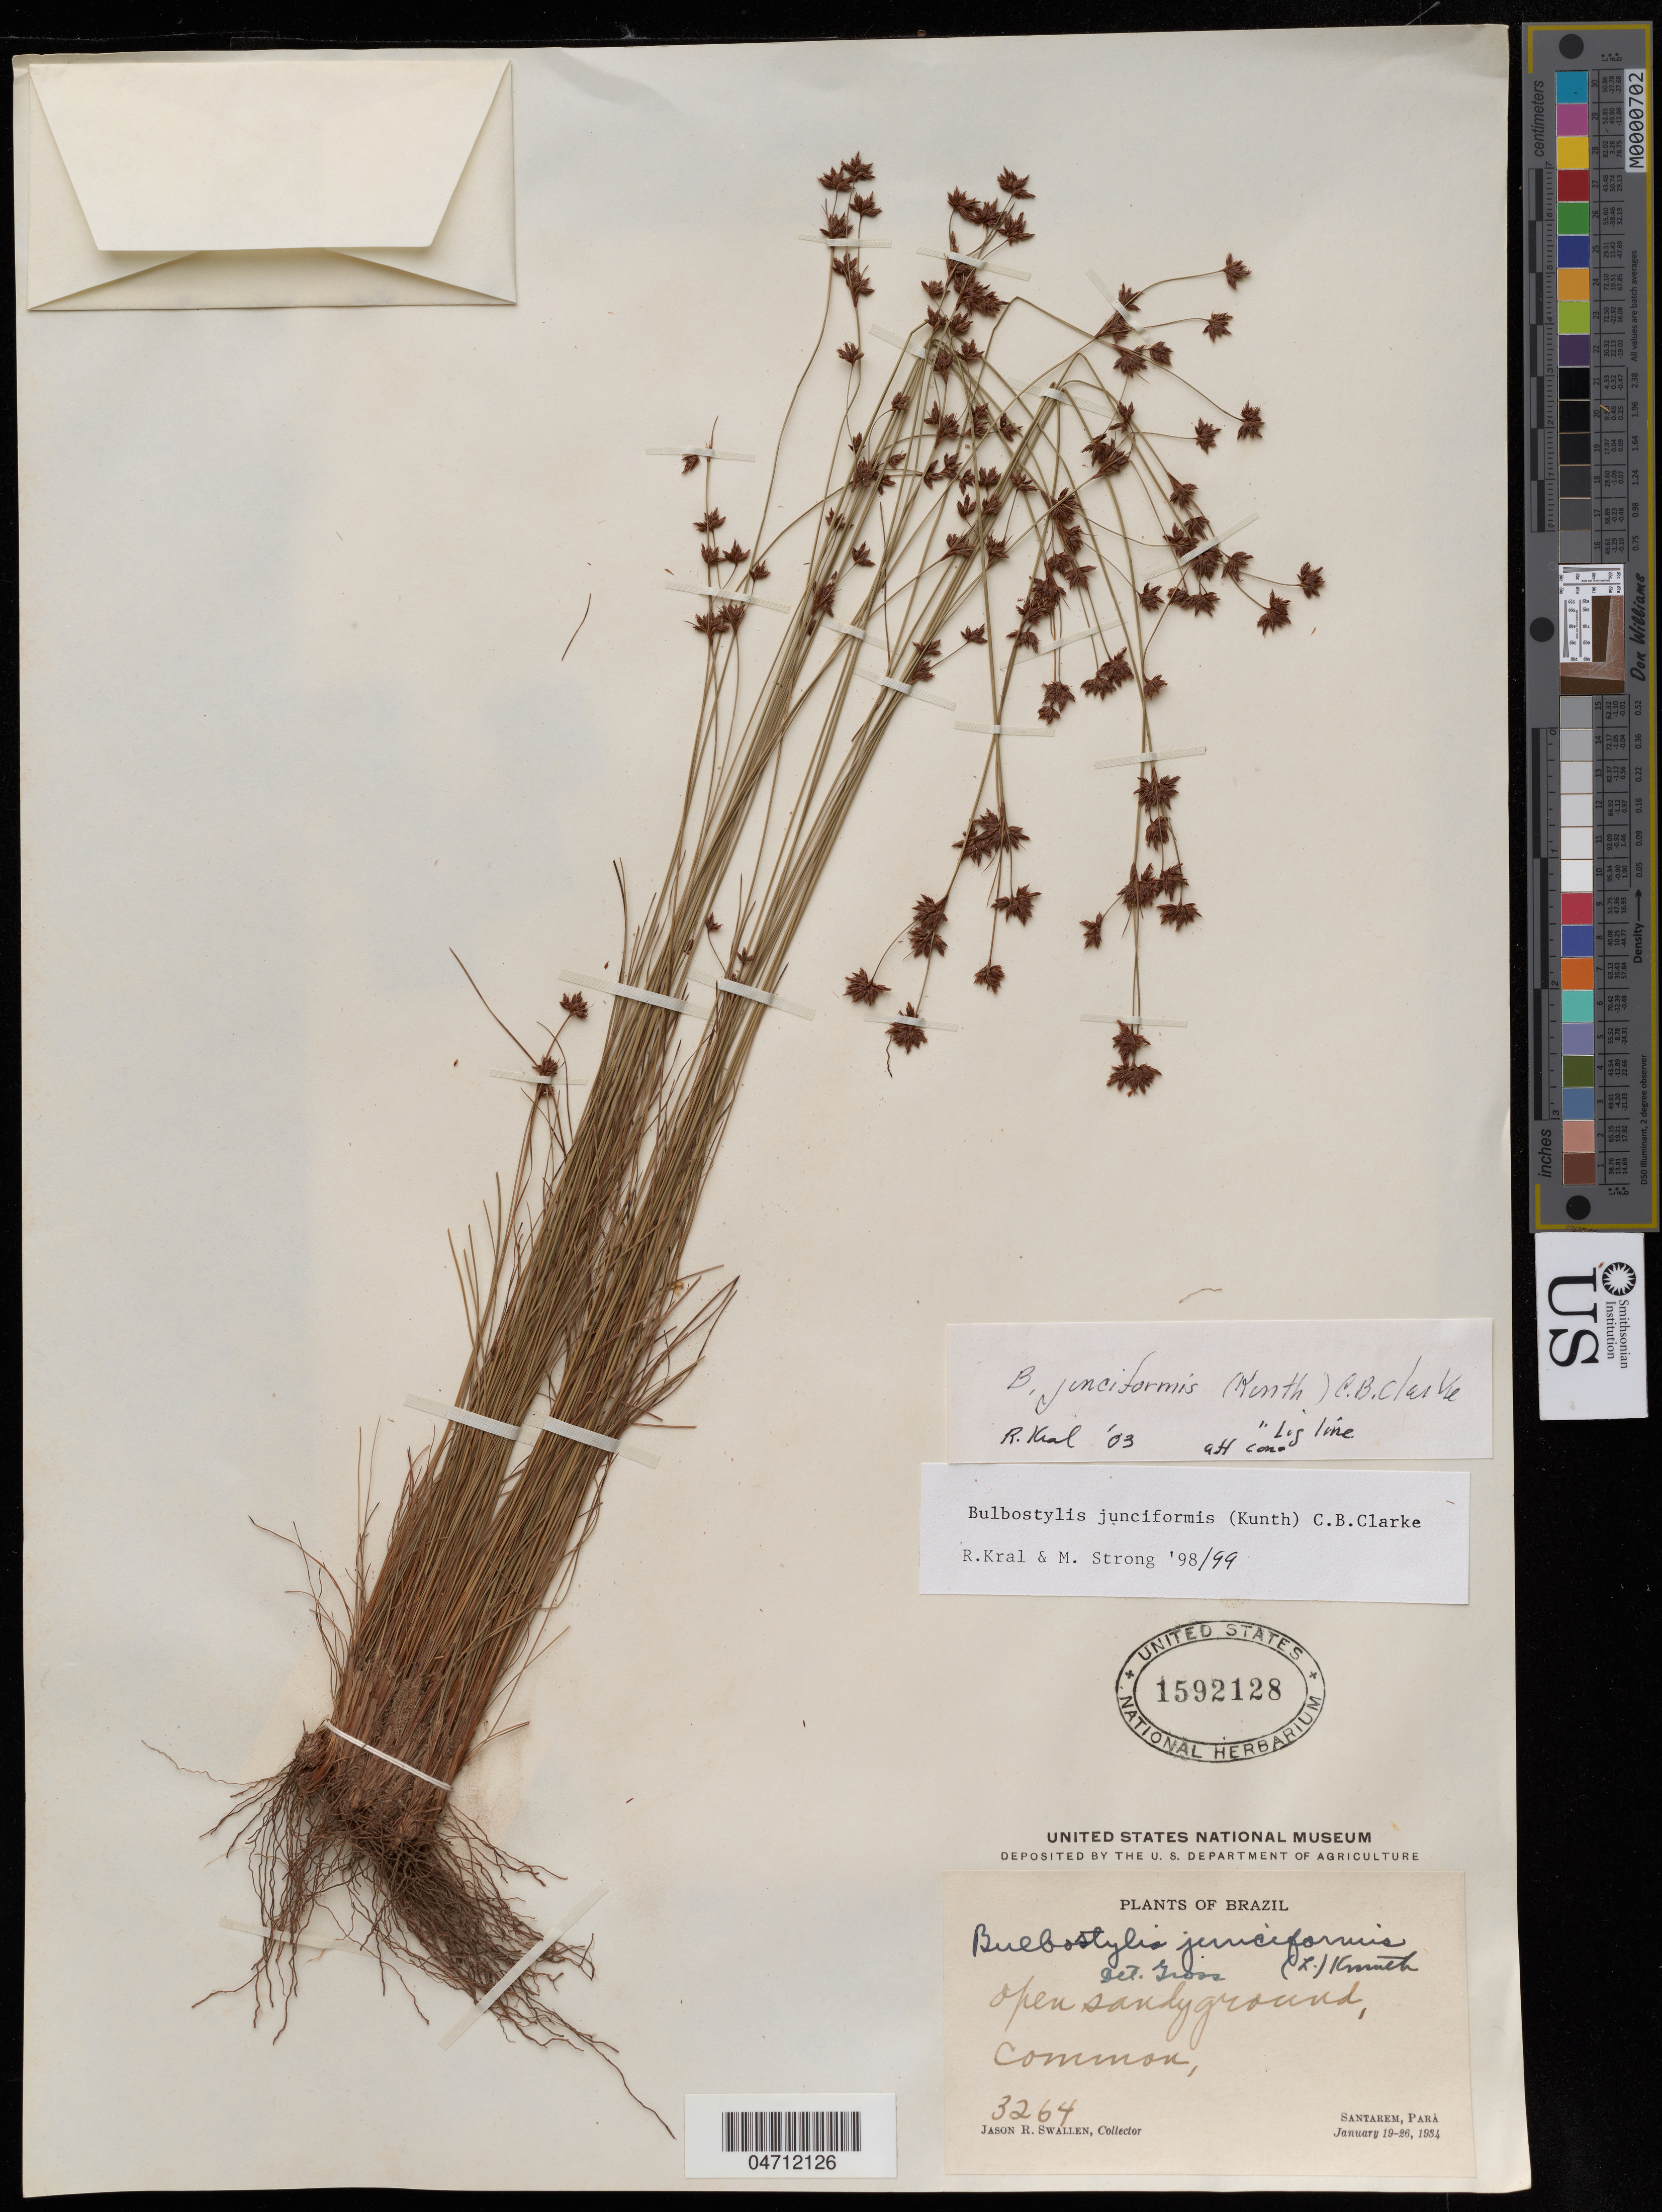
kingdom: Plantae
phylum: Tracheophyta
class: Liliopsida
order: Poales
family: Cyperaceae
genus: Bulbostylis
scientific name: Bulbostylis junciformis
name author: (Kunth) C.B. Clarke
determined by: Kral, R.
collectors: J. R. Swallen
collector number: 3264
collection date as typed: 19 Jan 1934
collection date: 1934-01-19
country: Brazil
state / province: Pará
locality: Santarem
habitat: Opem sandy ground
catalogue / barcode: US 1592128